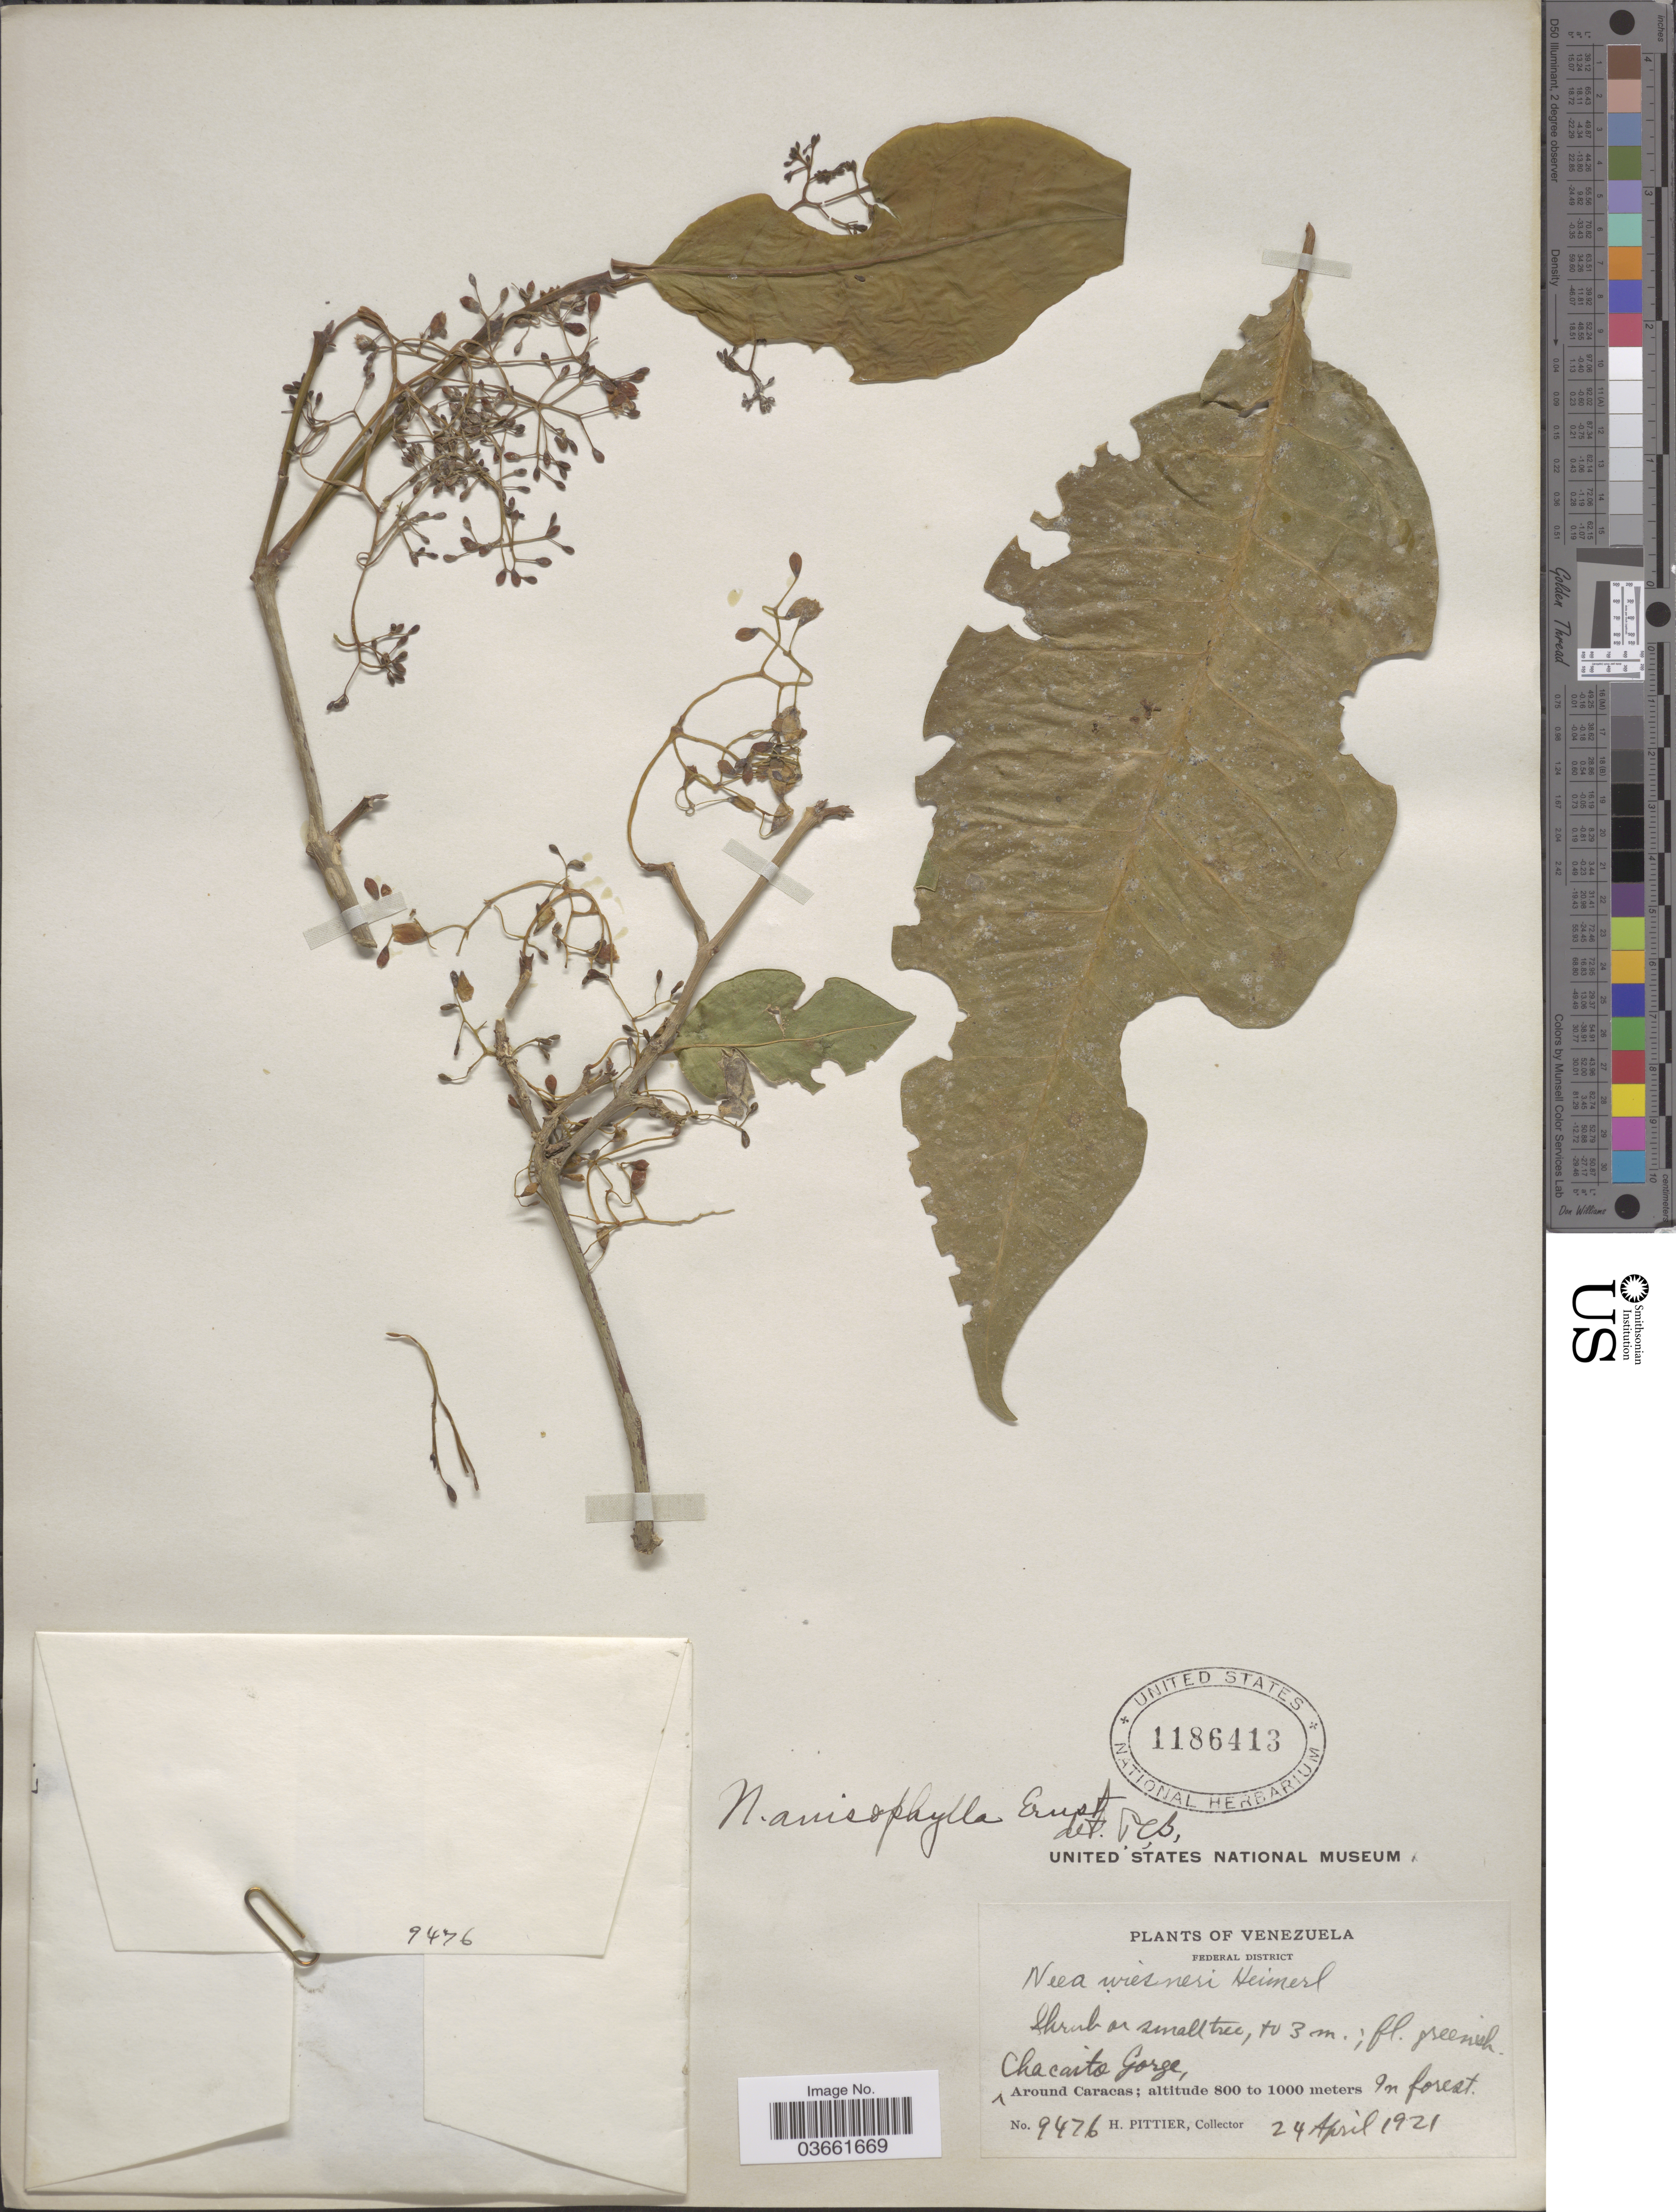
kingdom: Plantae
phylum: Tracheophyta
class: Magnoliopsida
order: Caryophyllales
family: Nyctaginaceae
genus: Neea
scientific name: Neea anisophylla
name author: Ernst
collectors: H. F. Pittier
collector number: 9476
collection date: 1921-04-24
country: Venezuela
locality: Federal District. Chacaito Gorge, Around Caracas.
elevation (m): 800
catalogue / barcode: US 1186413